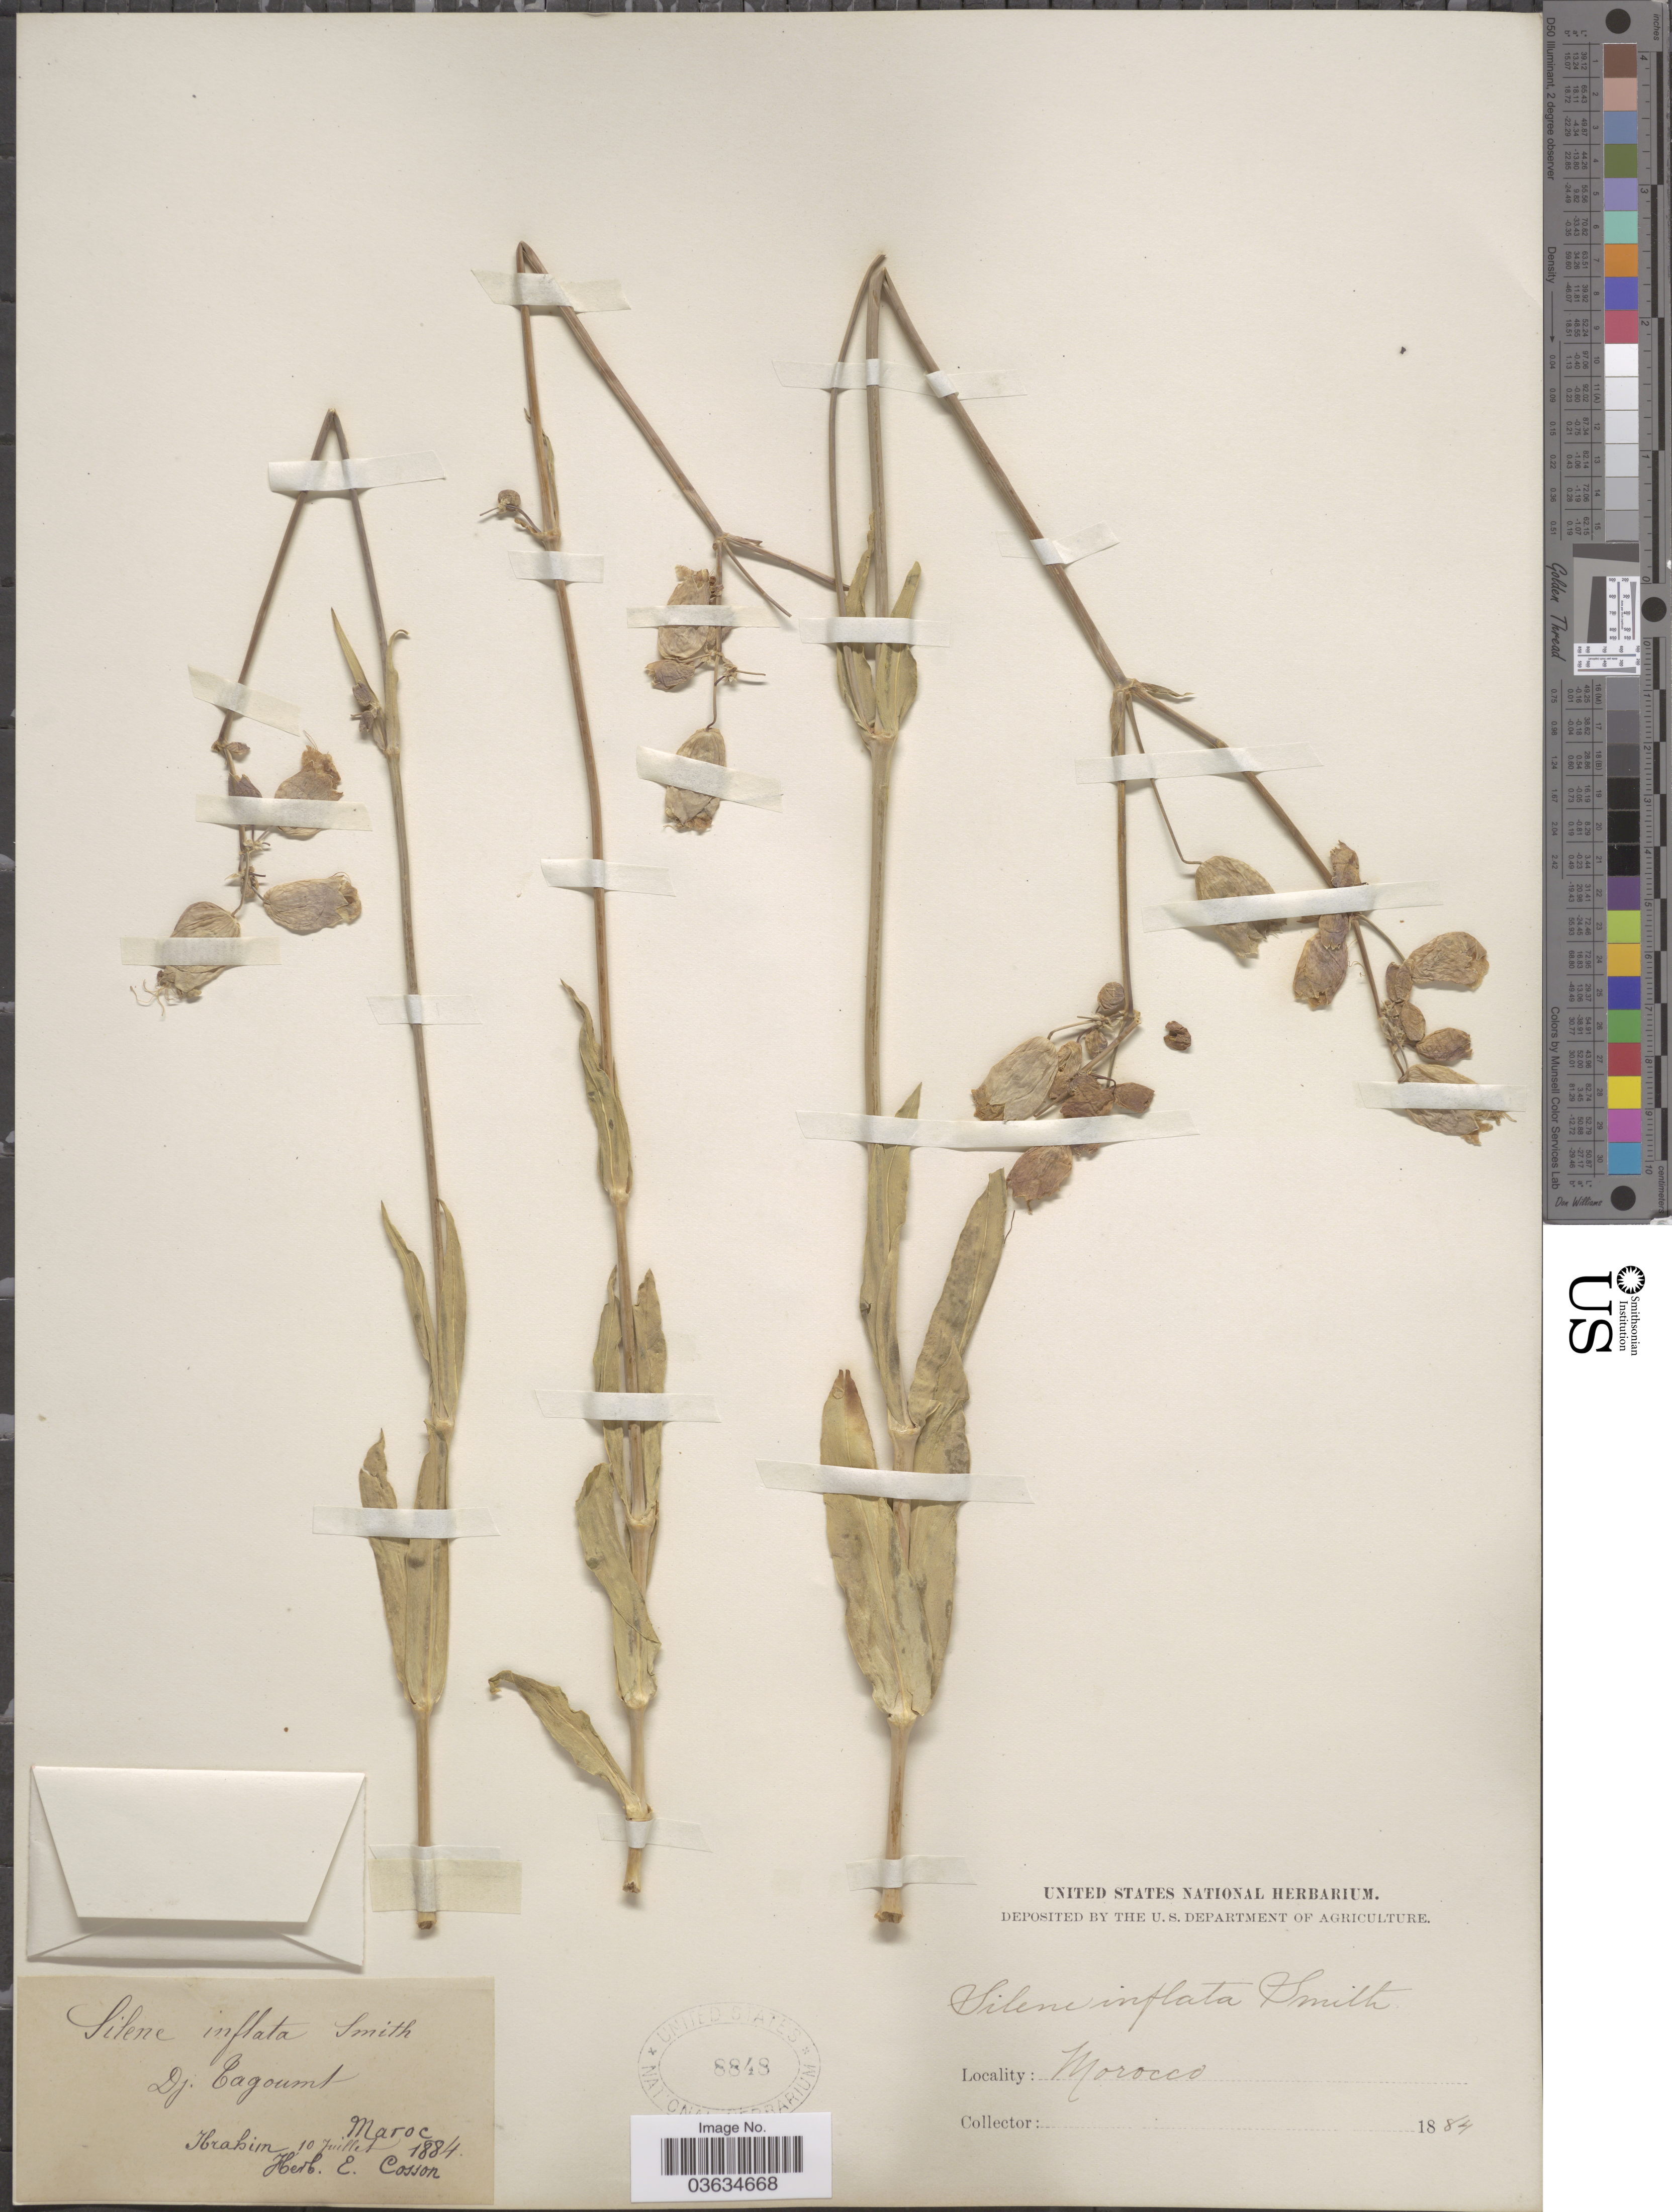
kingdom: Plantae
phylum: Tracheophyta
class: Magnoliopsida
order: Caryophyllales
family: Caryophyllaceae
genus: Silene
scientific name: Silene inflata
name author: Sm.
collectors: ex herb. Cosson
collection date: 1884-07-10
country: Morocco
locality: Dj. Tagoumt.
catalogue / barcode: US 8848